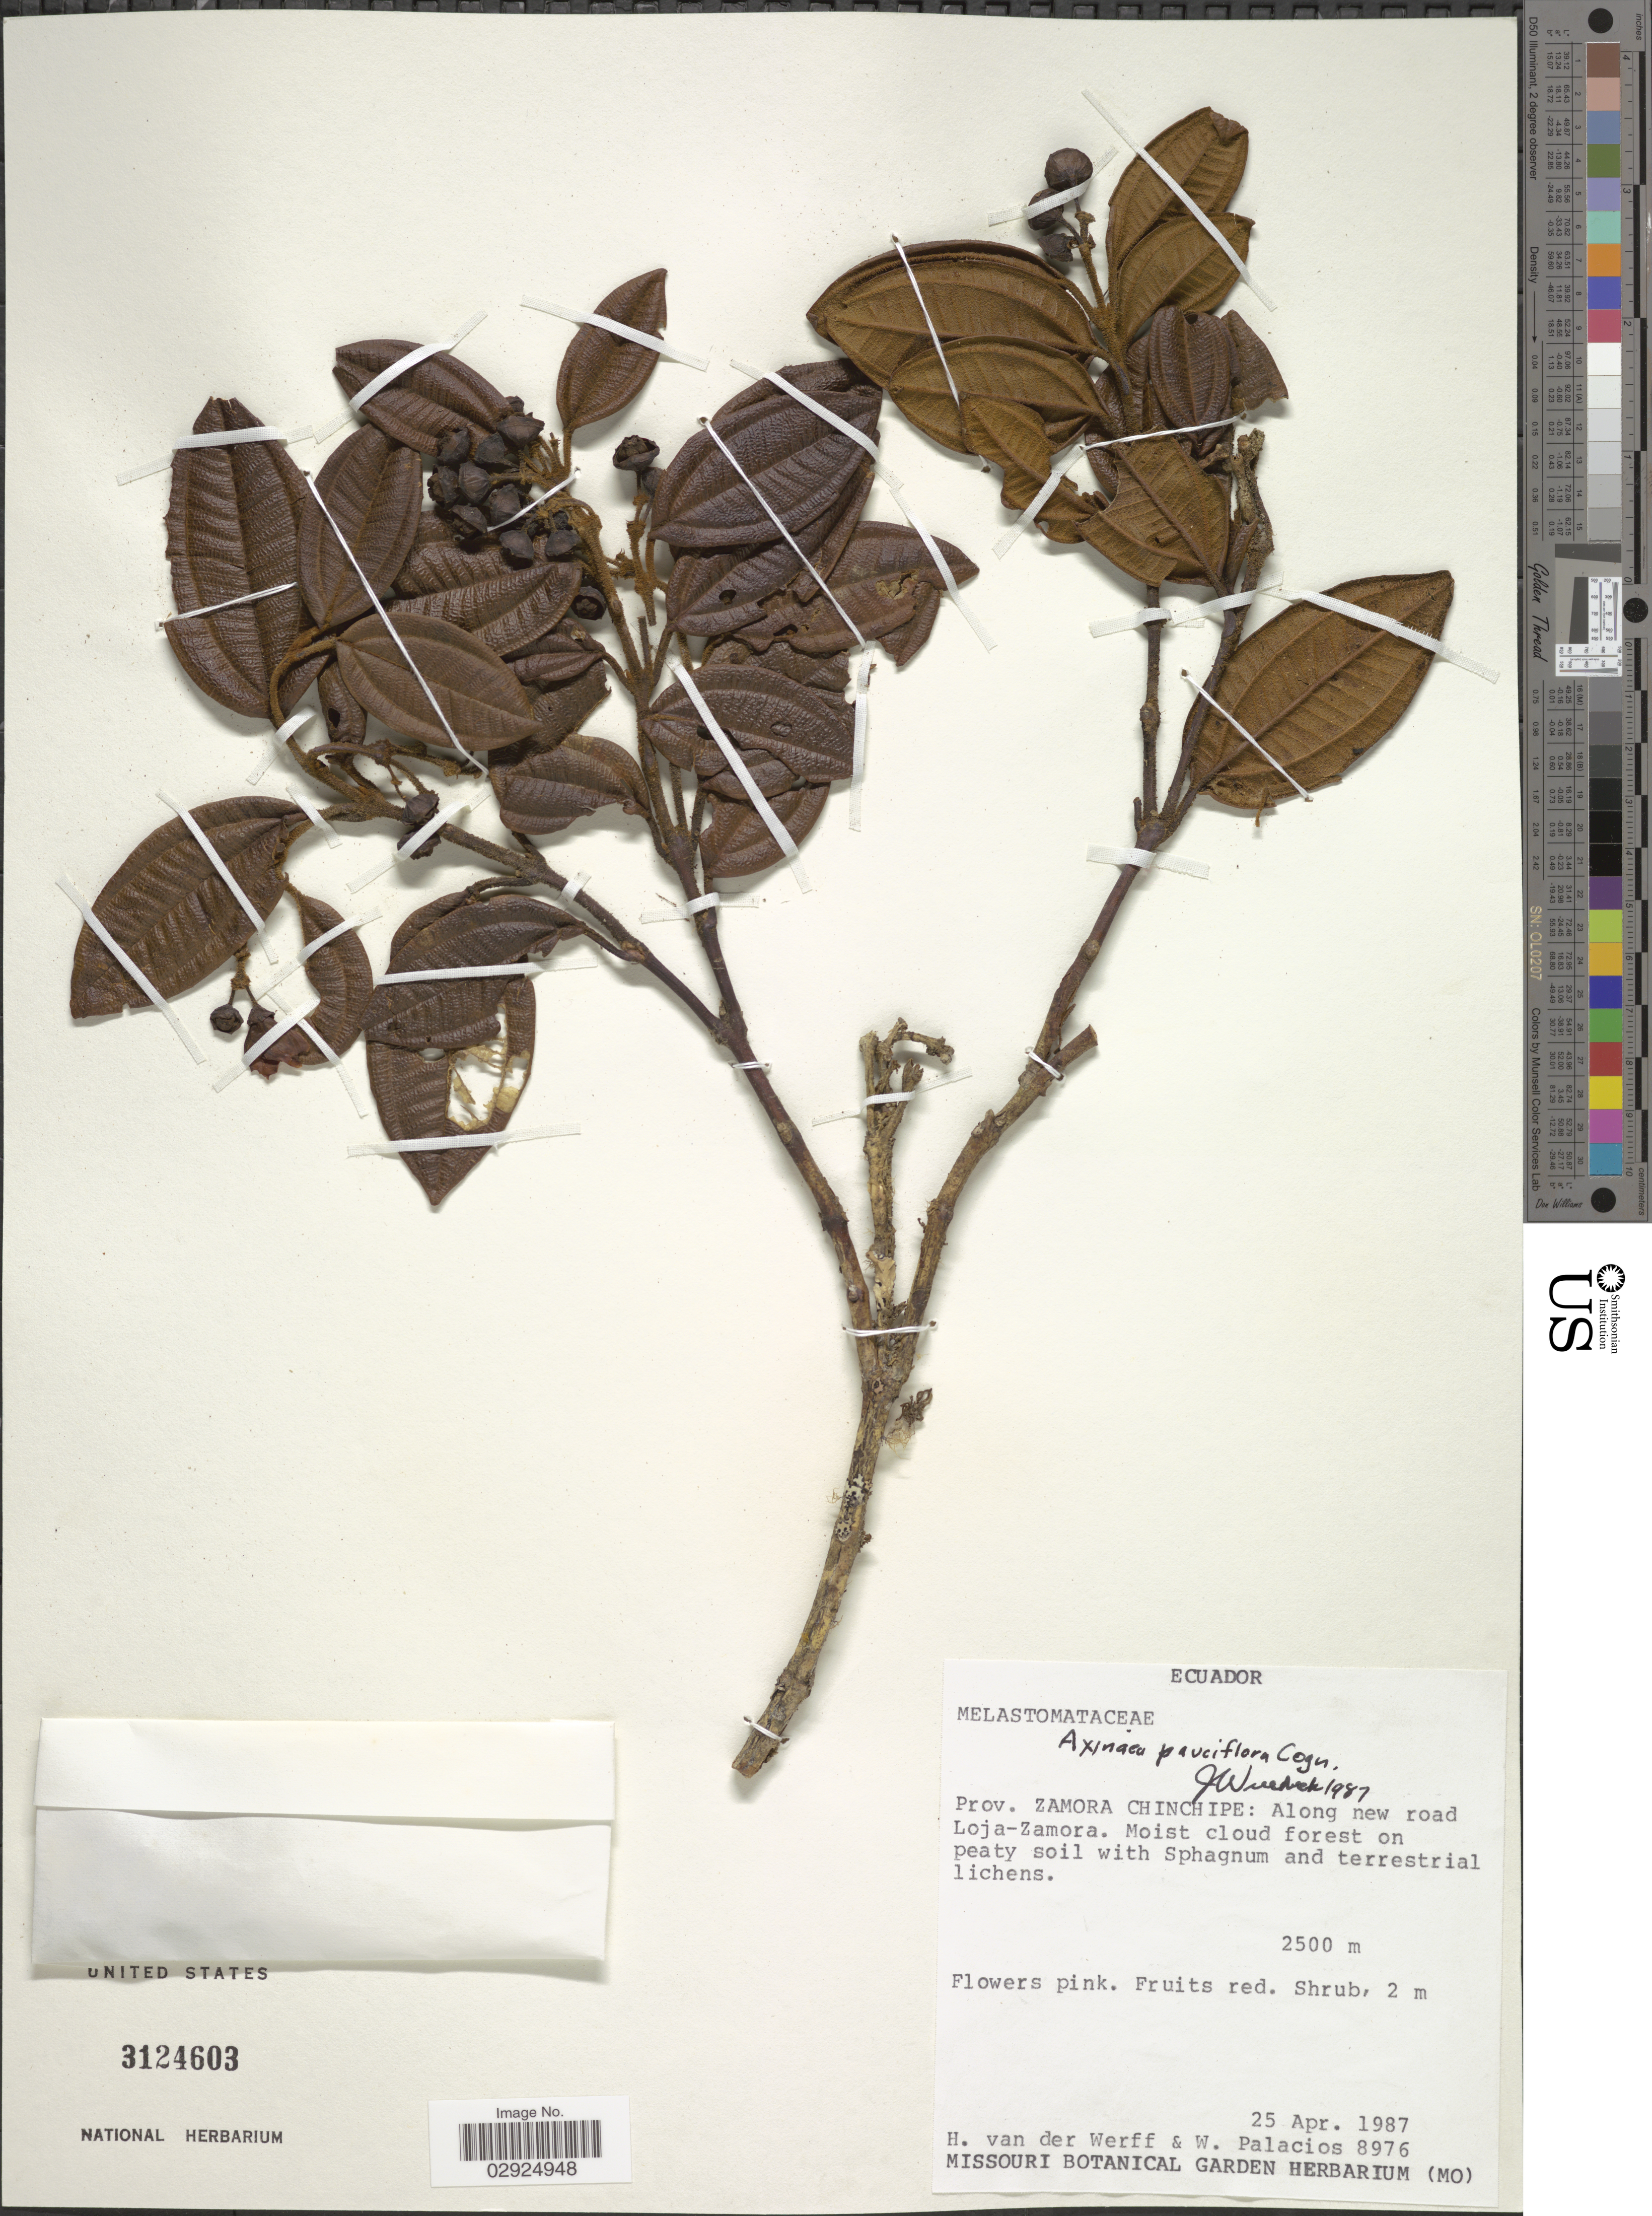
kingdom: Plantae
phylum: Tracheophyta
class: Magnoliopsida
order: Myrtales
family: Melastomataceae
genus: Axinaea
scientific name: Axinaea pauciflora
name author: Cogn.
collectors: H. van der Werff & W. Palacios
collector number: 8976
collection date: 1987-04-25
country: Ecuador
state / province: Zamora-Chinchipe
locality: Prov. Zamora-Chinchipe: Along new road Loja-Zamora.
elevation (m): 2500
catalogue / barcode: US 3124603